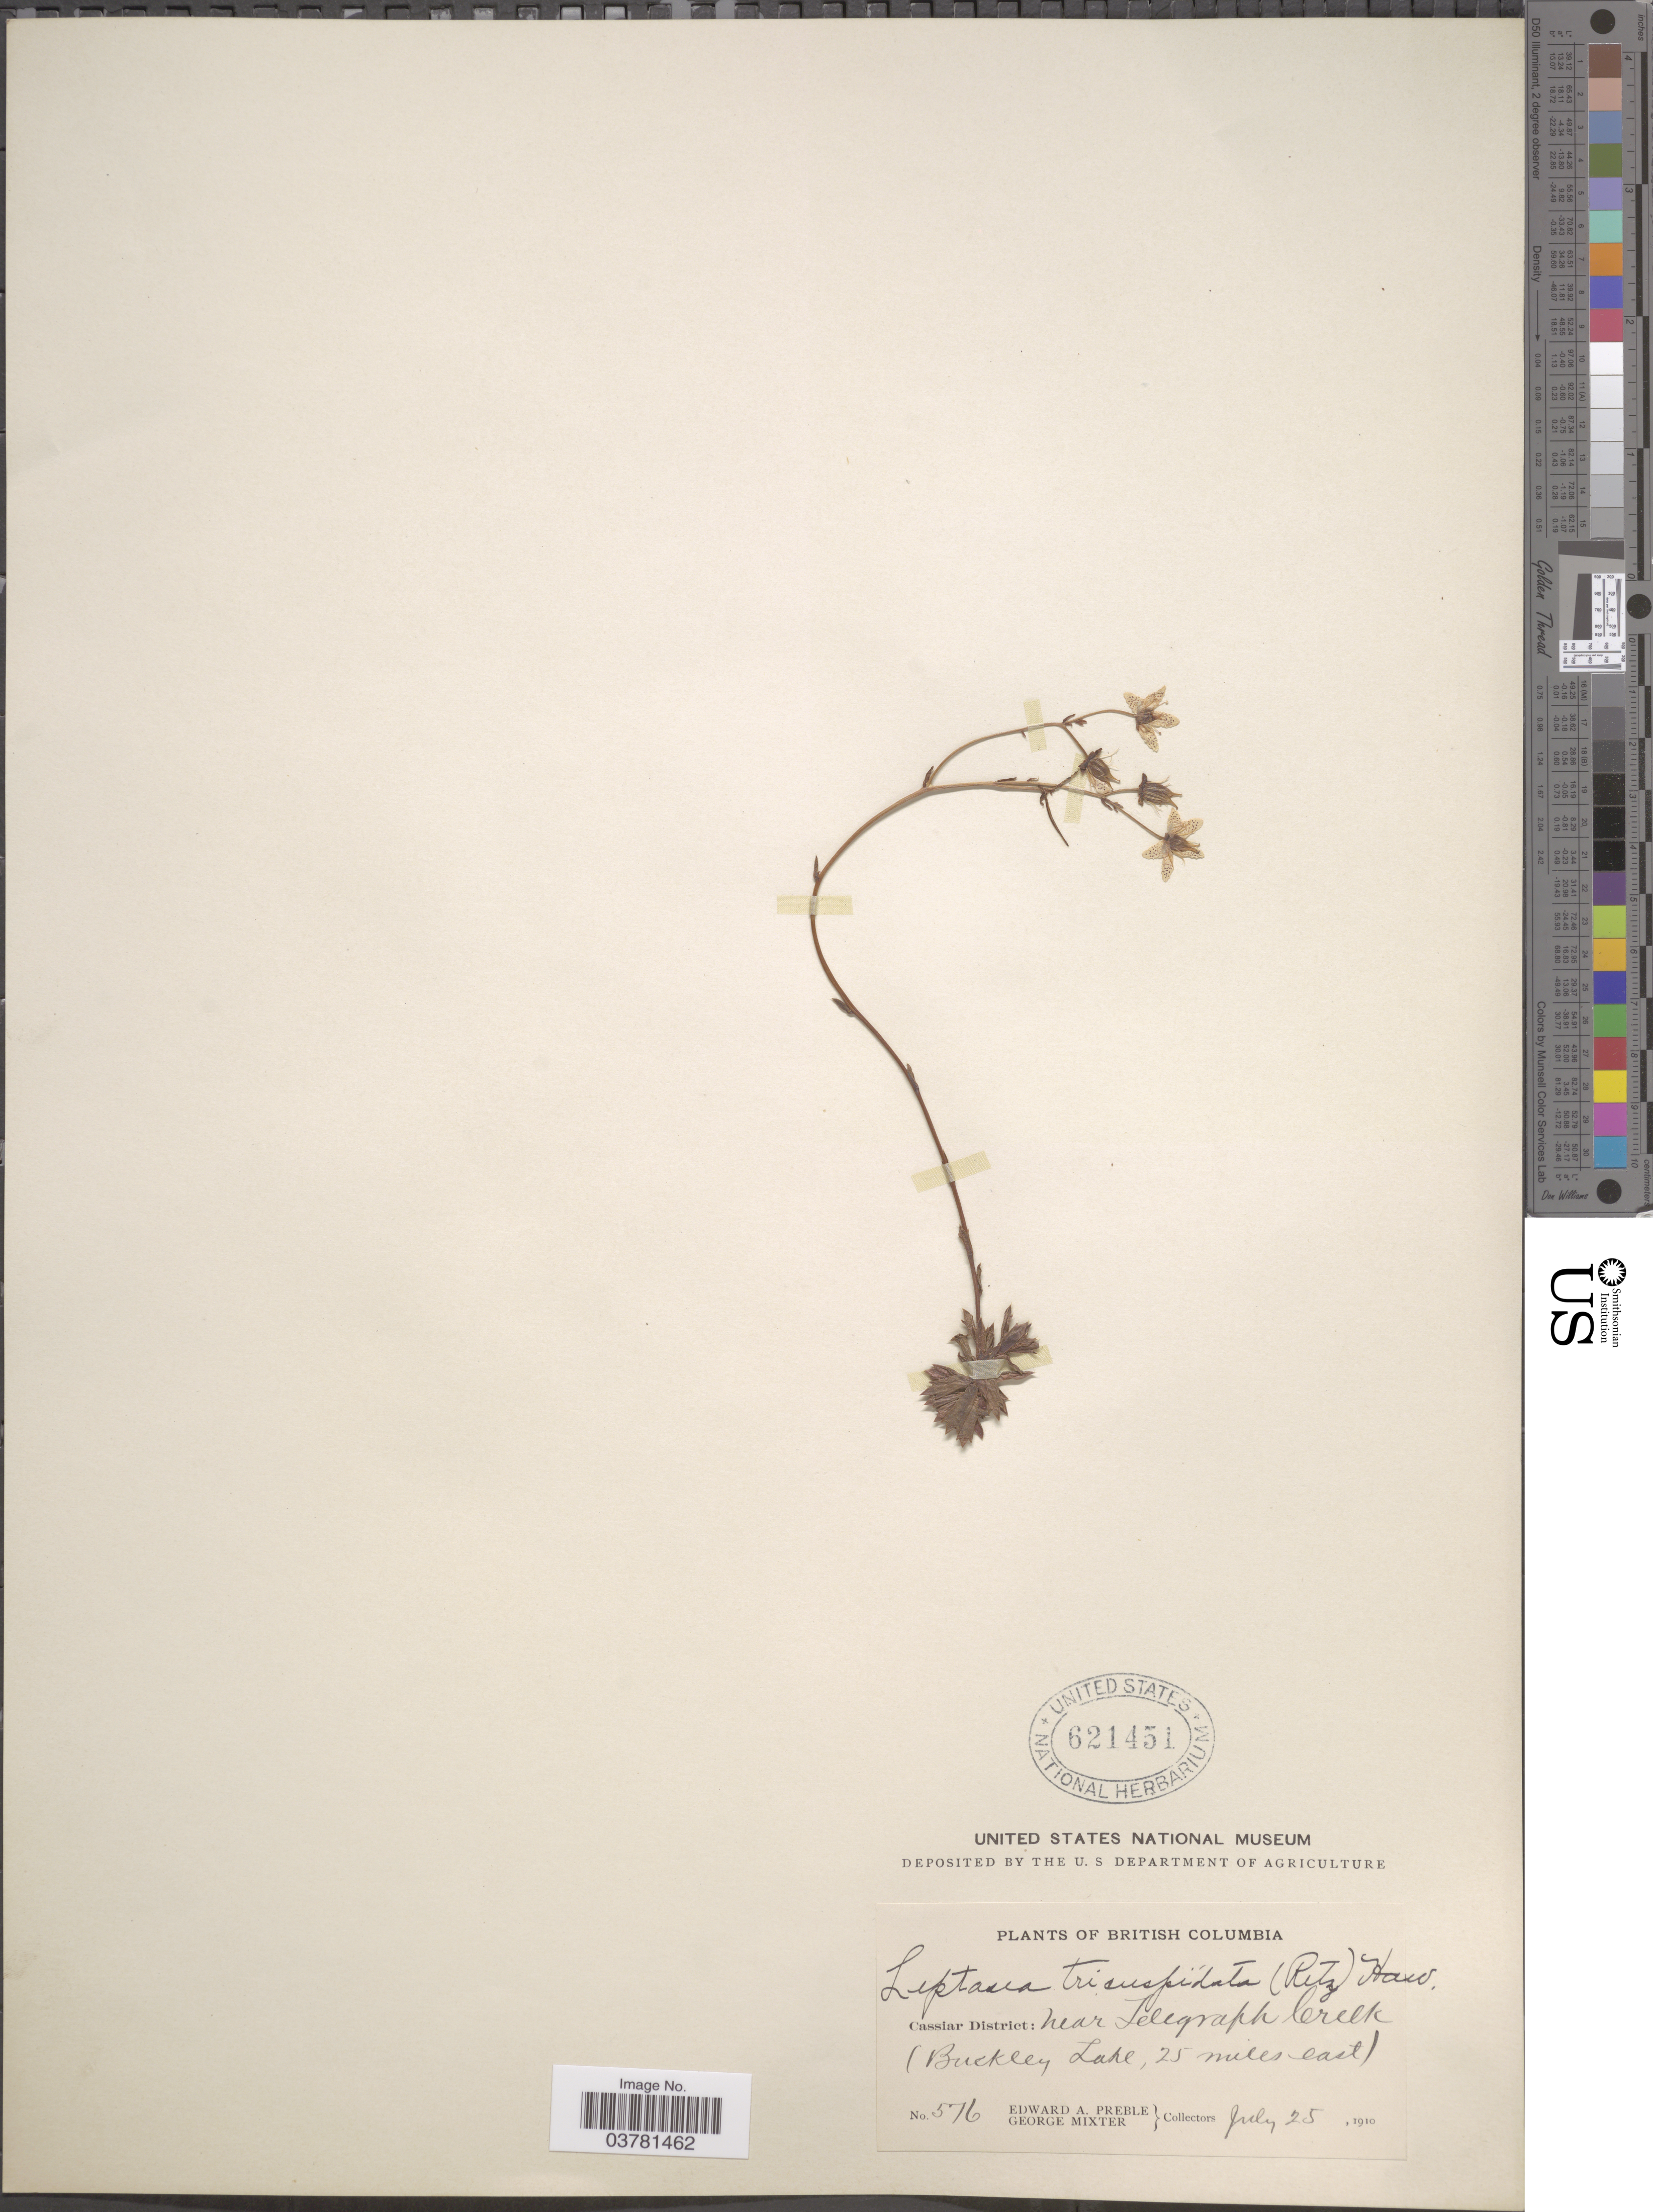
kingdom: Plantae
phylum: Tracheophyta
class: Magnoliopsida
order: Saxifragales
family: Saxifragaceae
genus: Saxifraga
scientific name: Saxifraga tricuspidata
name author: Rottb.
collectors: E. Preble & G. Mixter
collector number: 576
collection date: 1910-07-25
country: Canada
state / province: British Columbia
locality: Cassiar District: Near Telegraph Creek (Buckley Lake, 25 miles east).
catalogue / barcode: US 621451